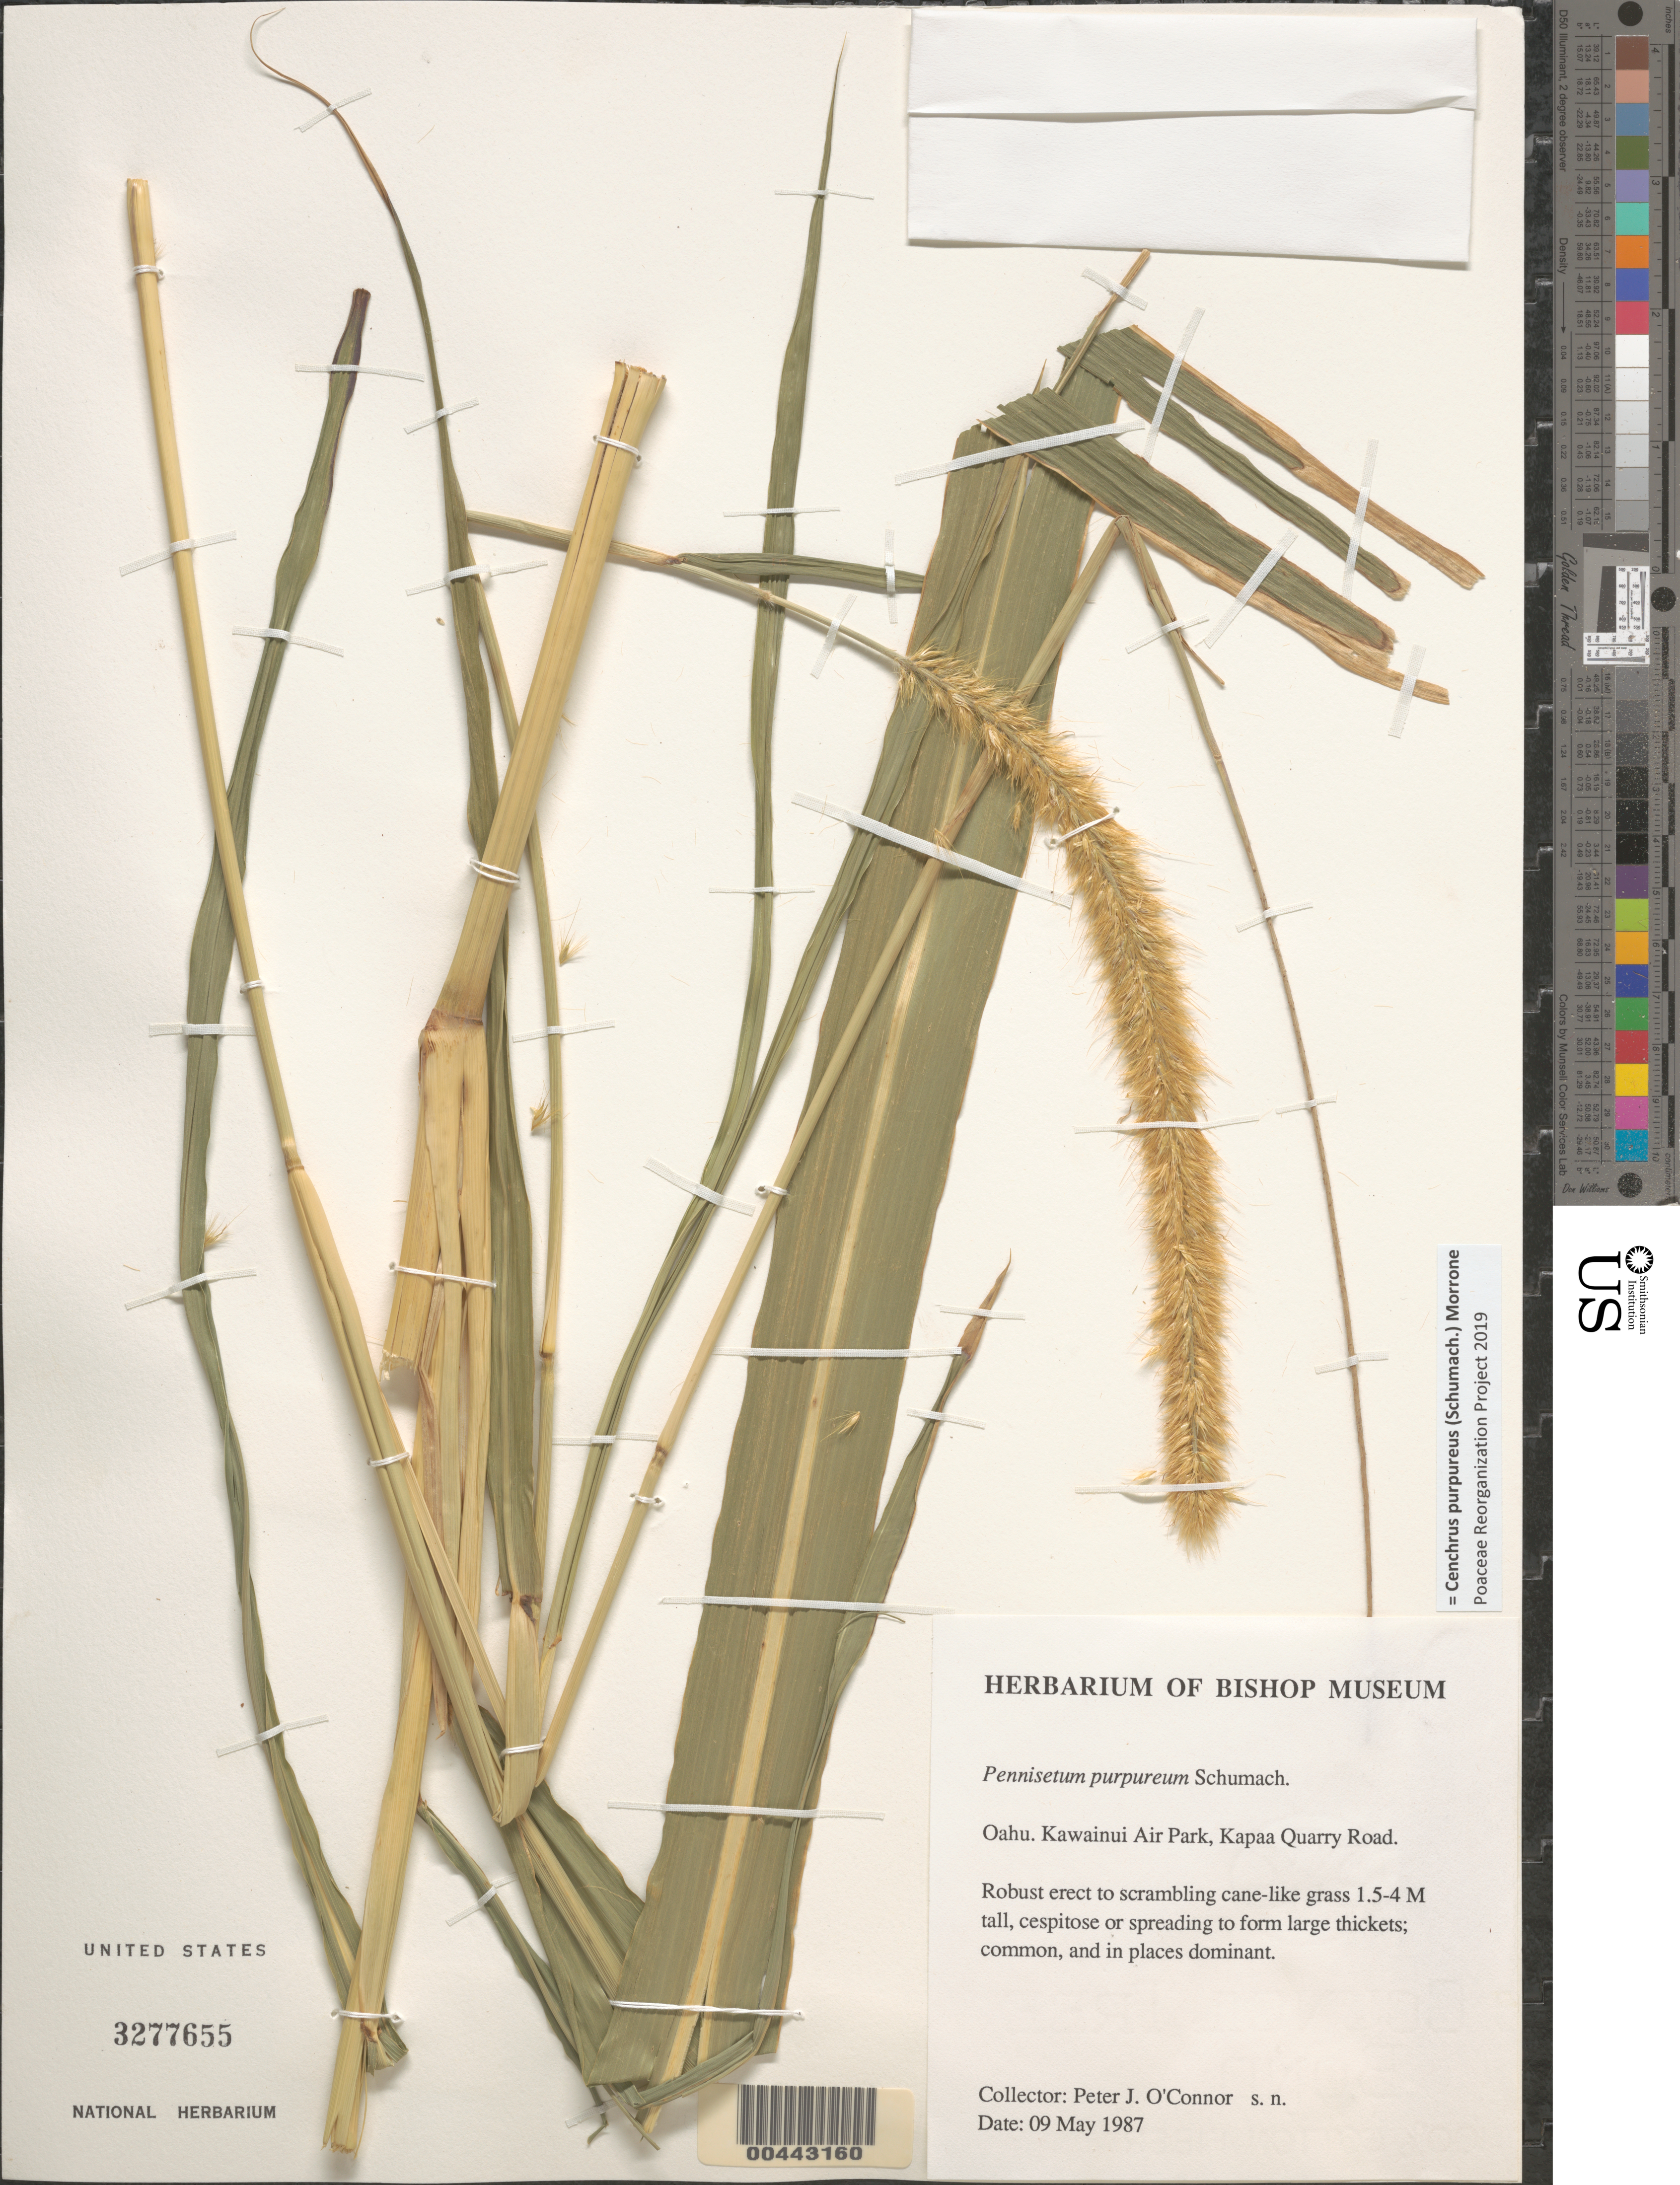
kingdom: Plantae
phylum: Tracheophyta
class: Liliopsida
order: Poales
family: Poaceae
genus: Cenchrus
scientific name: Cenchrus purpureus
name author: (Schumach.) Morrone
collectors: P. O'Connor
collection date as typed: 9 May 1987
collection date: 1987-05-09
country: United States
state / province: Hawaii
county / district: Honolulu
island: Oahu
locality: Kawainui Air Park, Kapaa Quarry Road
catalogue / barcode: US 3277655